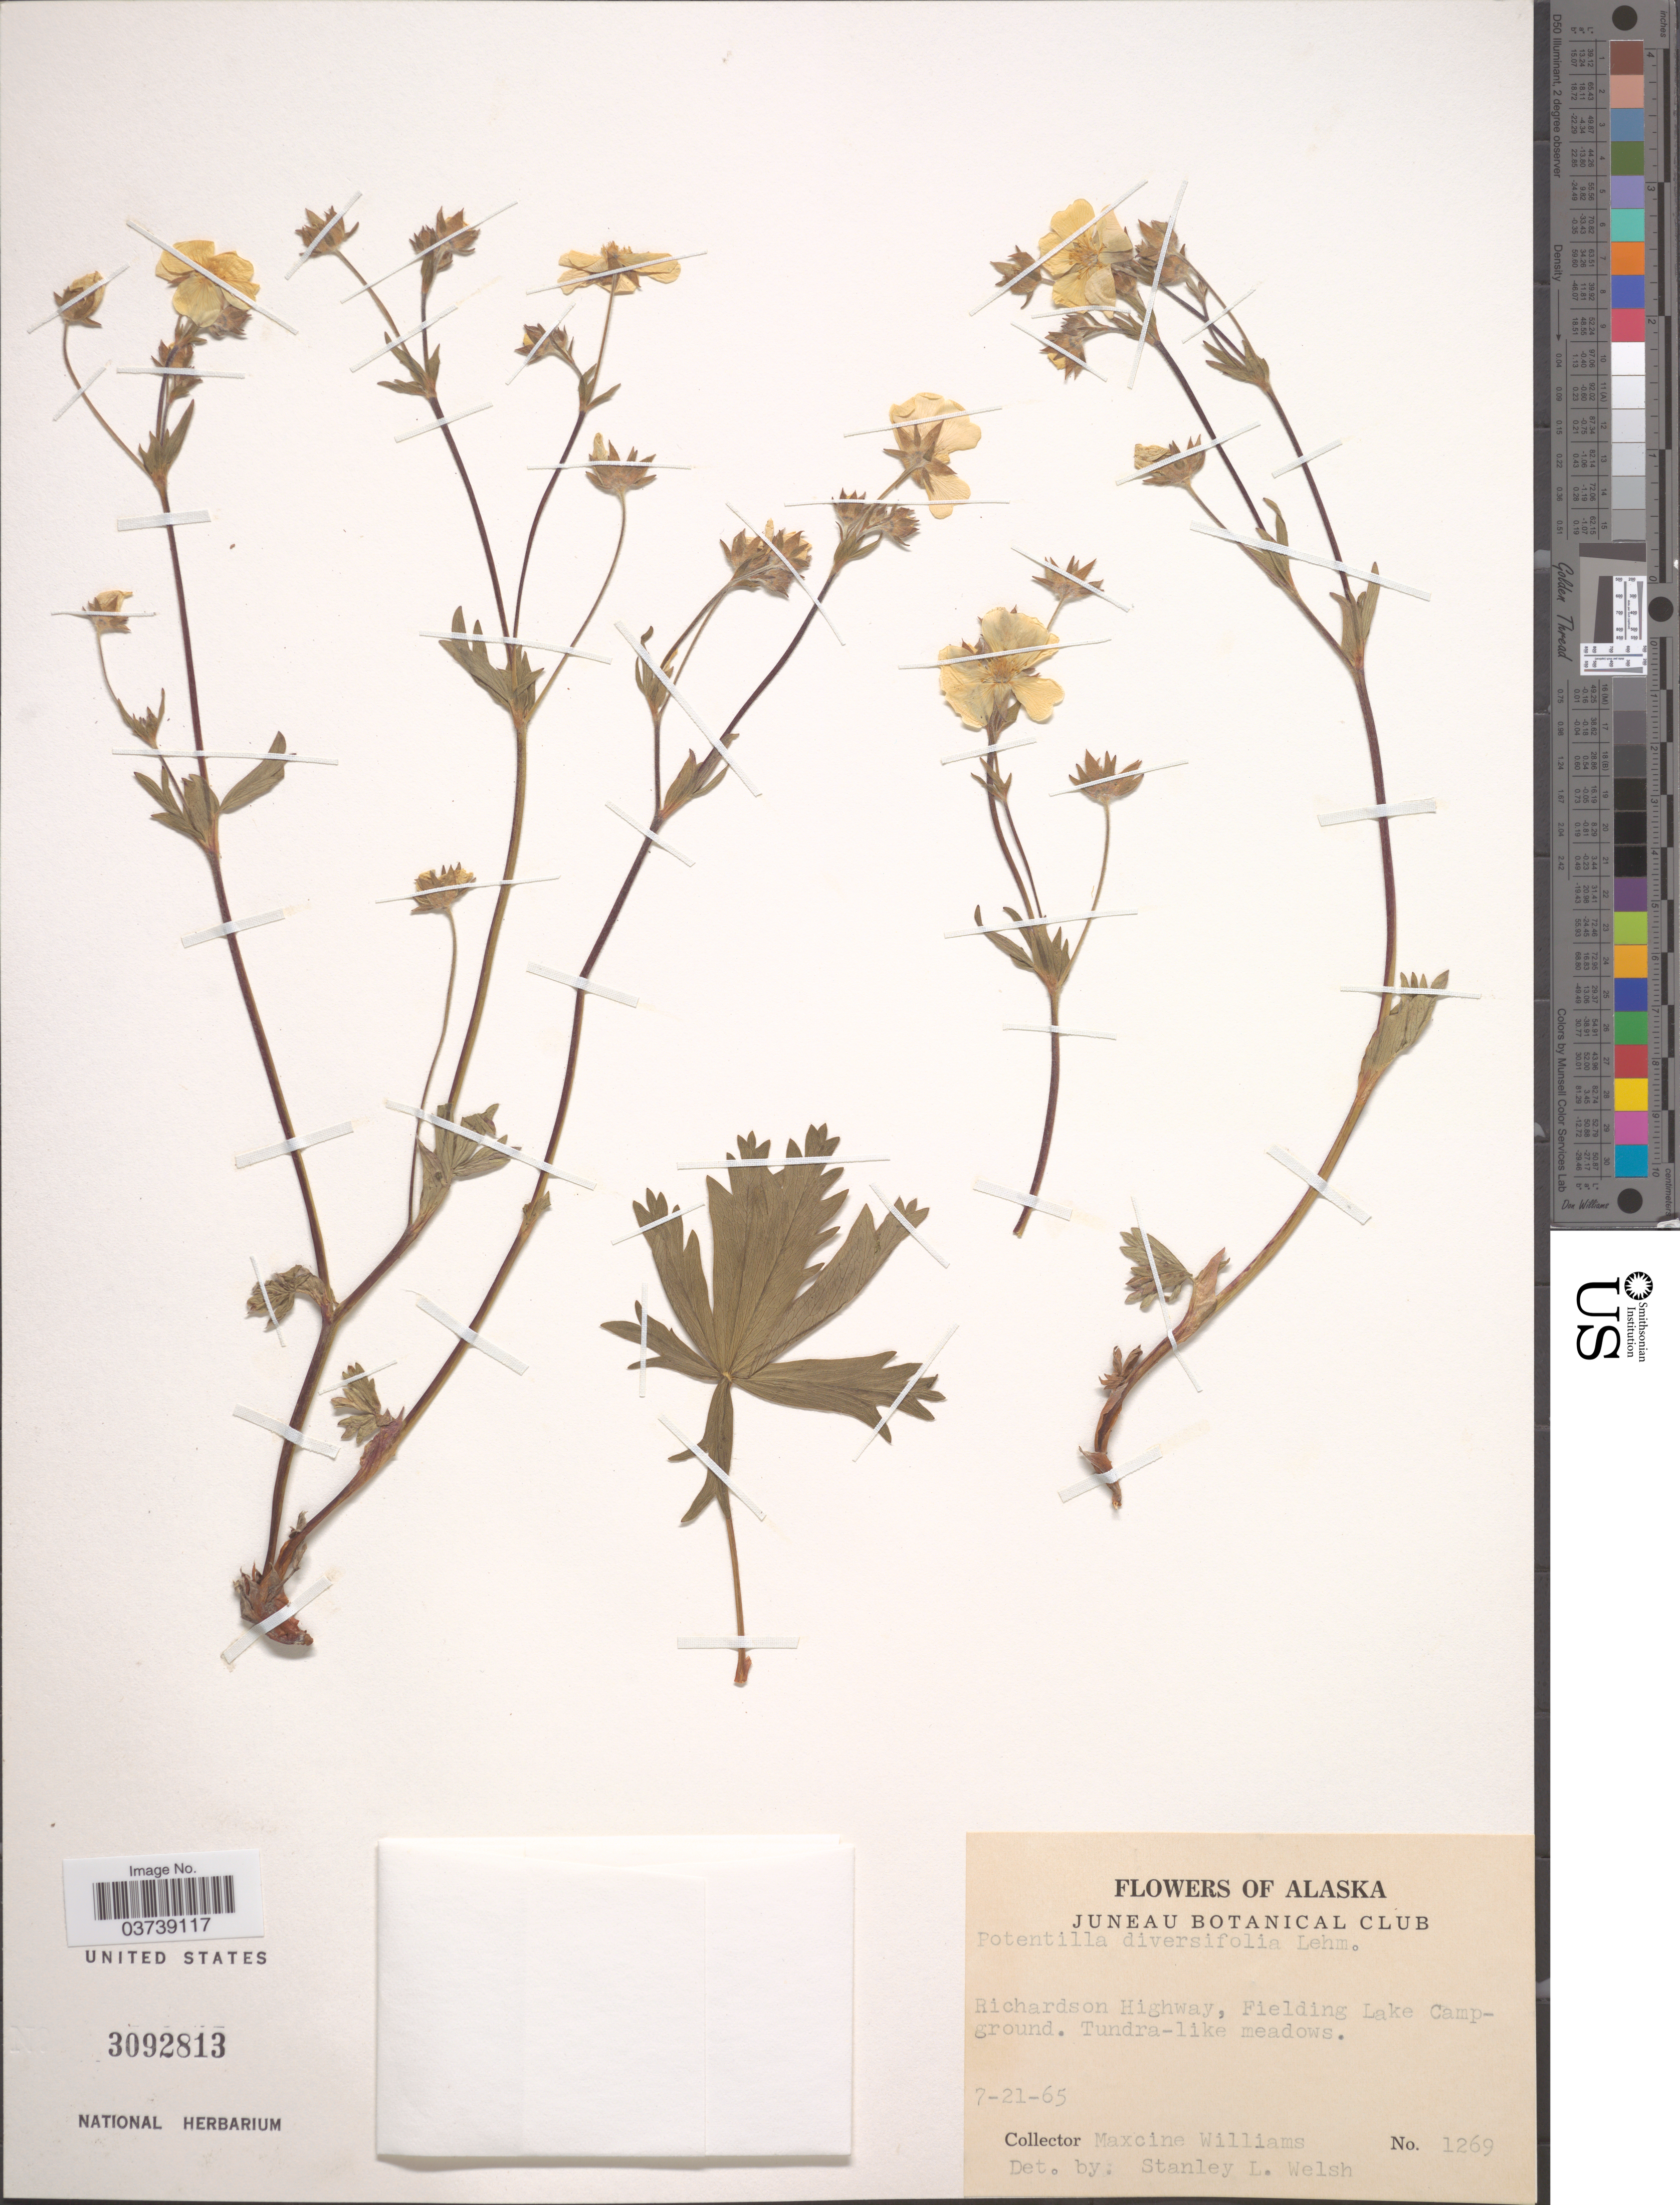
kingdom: Plantae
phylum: Tracheophyta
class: Magnoliopsida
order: Rosales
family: Rosaceae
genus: Potentilla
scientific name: Potentilla diversifolia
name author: Lehm.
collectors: Mr. Williams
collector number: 1269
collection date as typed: Transcribed d/m/y: 21/7/65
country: United States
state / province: Alaska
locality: Richardson Highway, Fielding Lake Campground.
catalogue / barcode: US 3092813